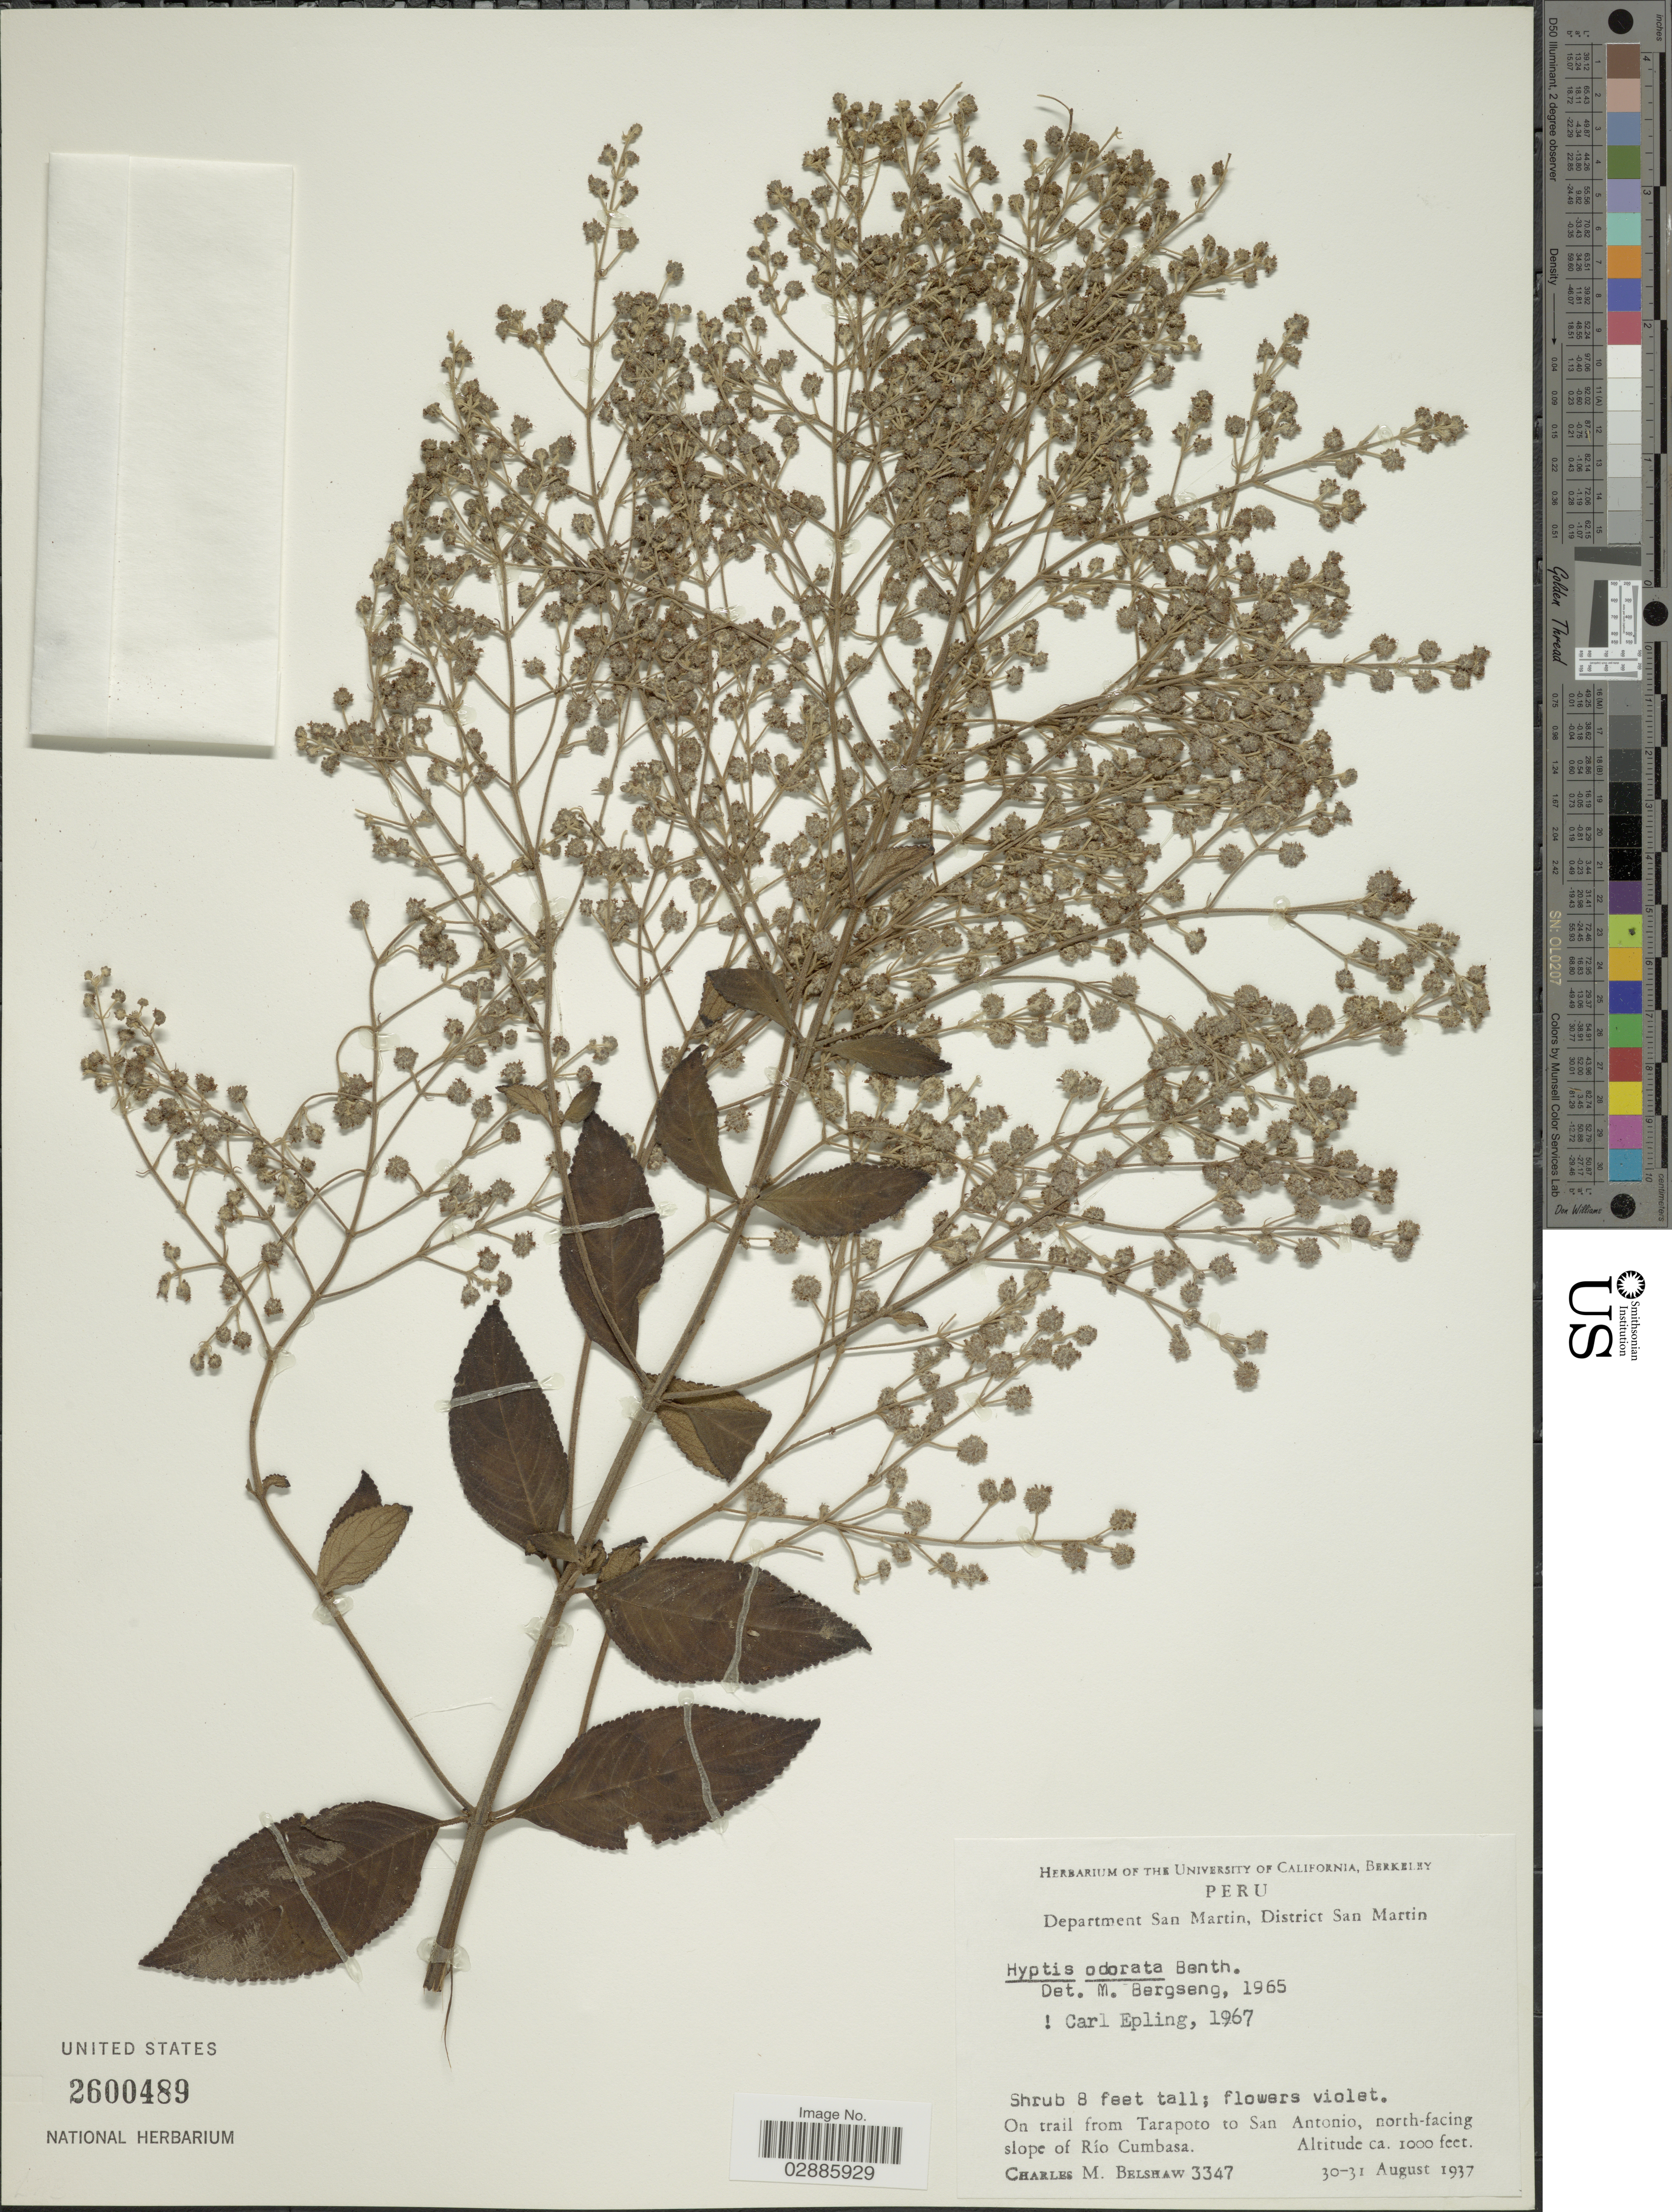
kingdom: Plantae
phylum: Tracheophyta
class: Magnoliopsida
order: Lamiales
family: Lamiaceae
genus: Hyptis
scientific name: Hyptis odorata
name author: Benth.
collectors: C. Shaw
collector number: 3347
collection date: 1937-08-30/1937-08-31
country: Peru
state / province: San Martín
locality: Department San Martin, District San Martin, On trail from Tarapoto to San Antonio, north-facing slope of Río Cumbasa.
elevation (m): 305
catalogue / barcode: US 2600489